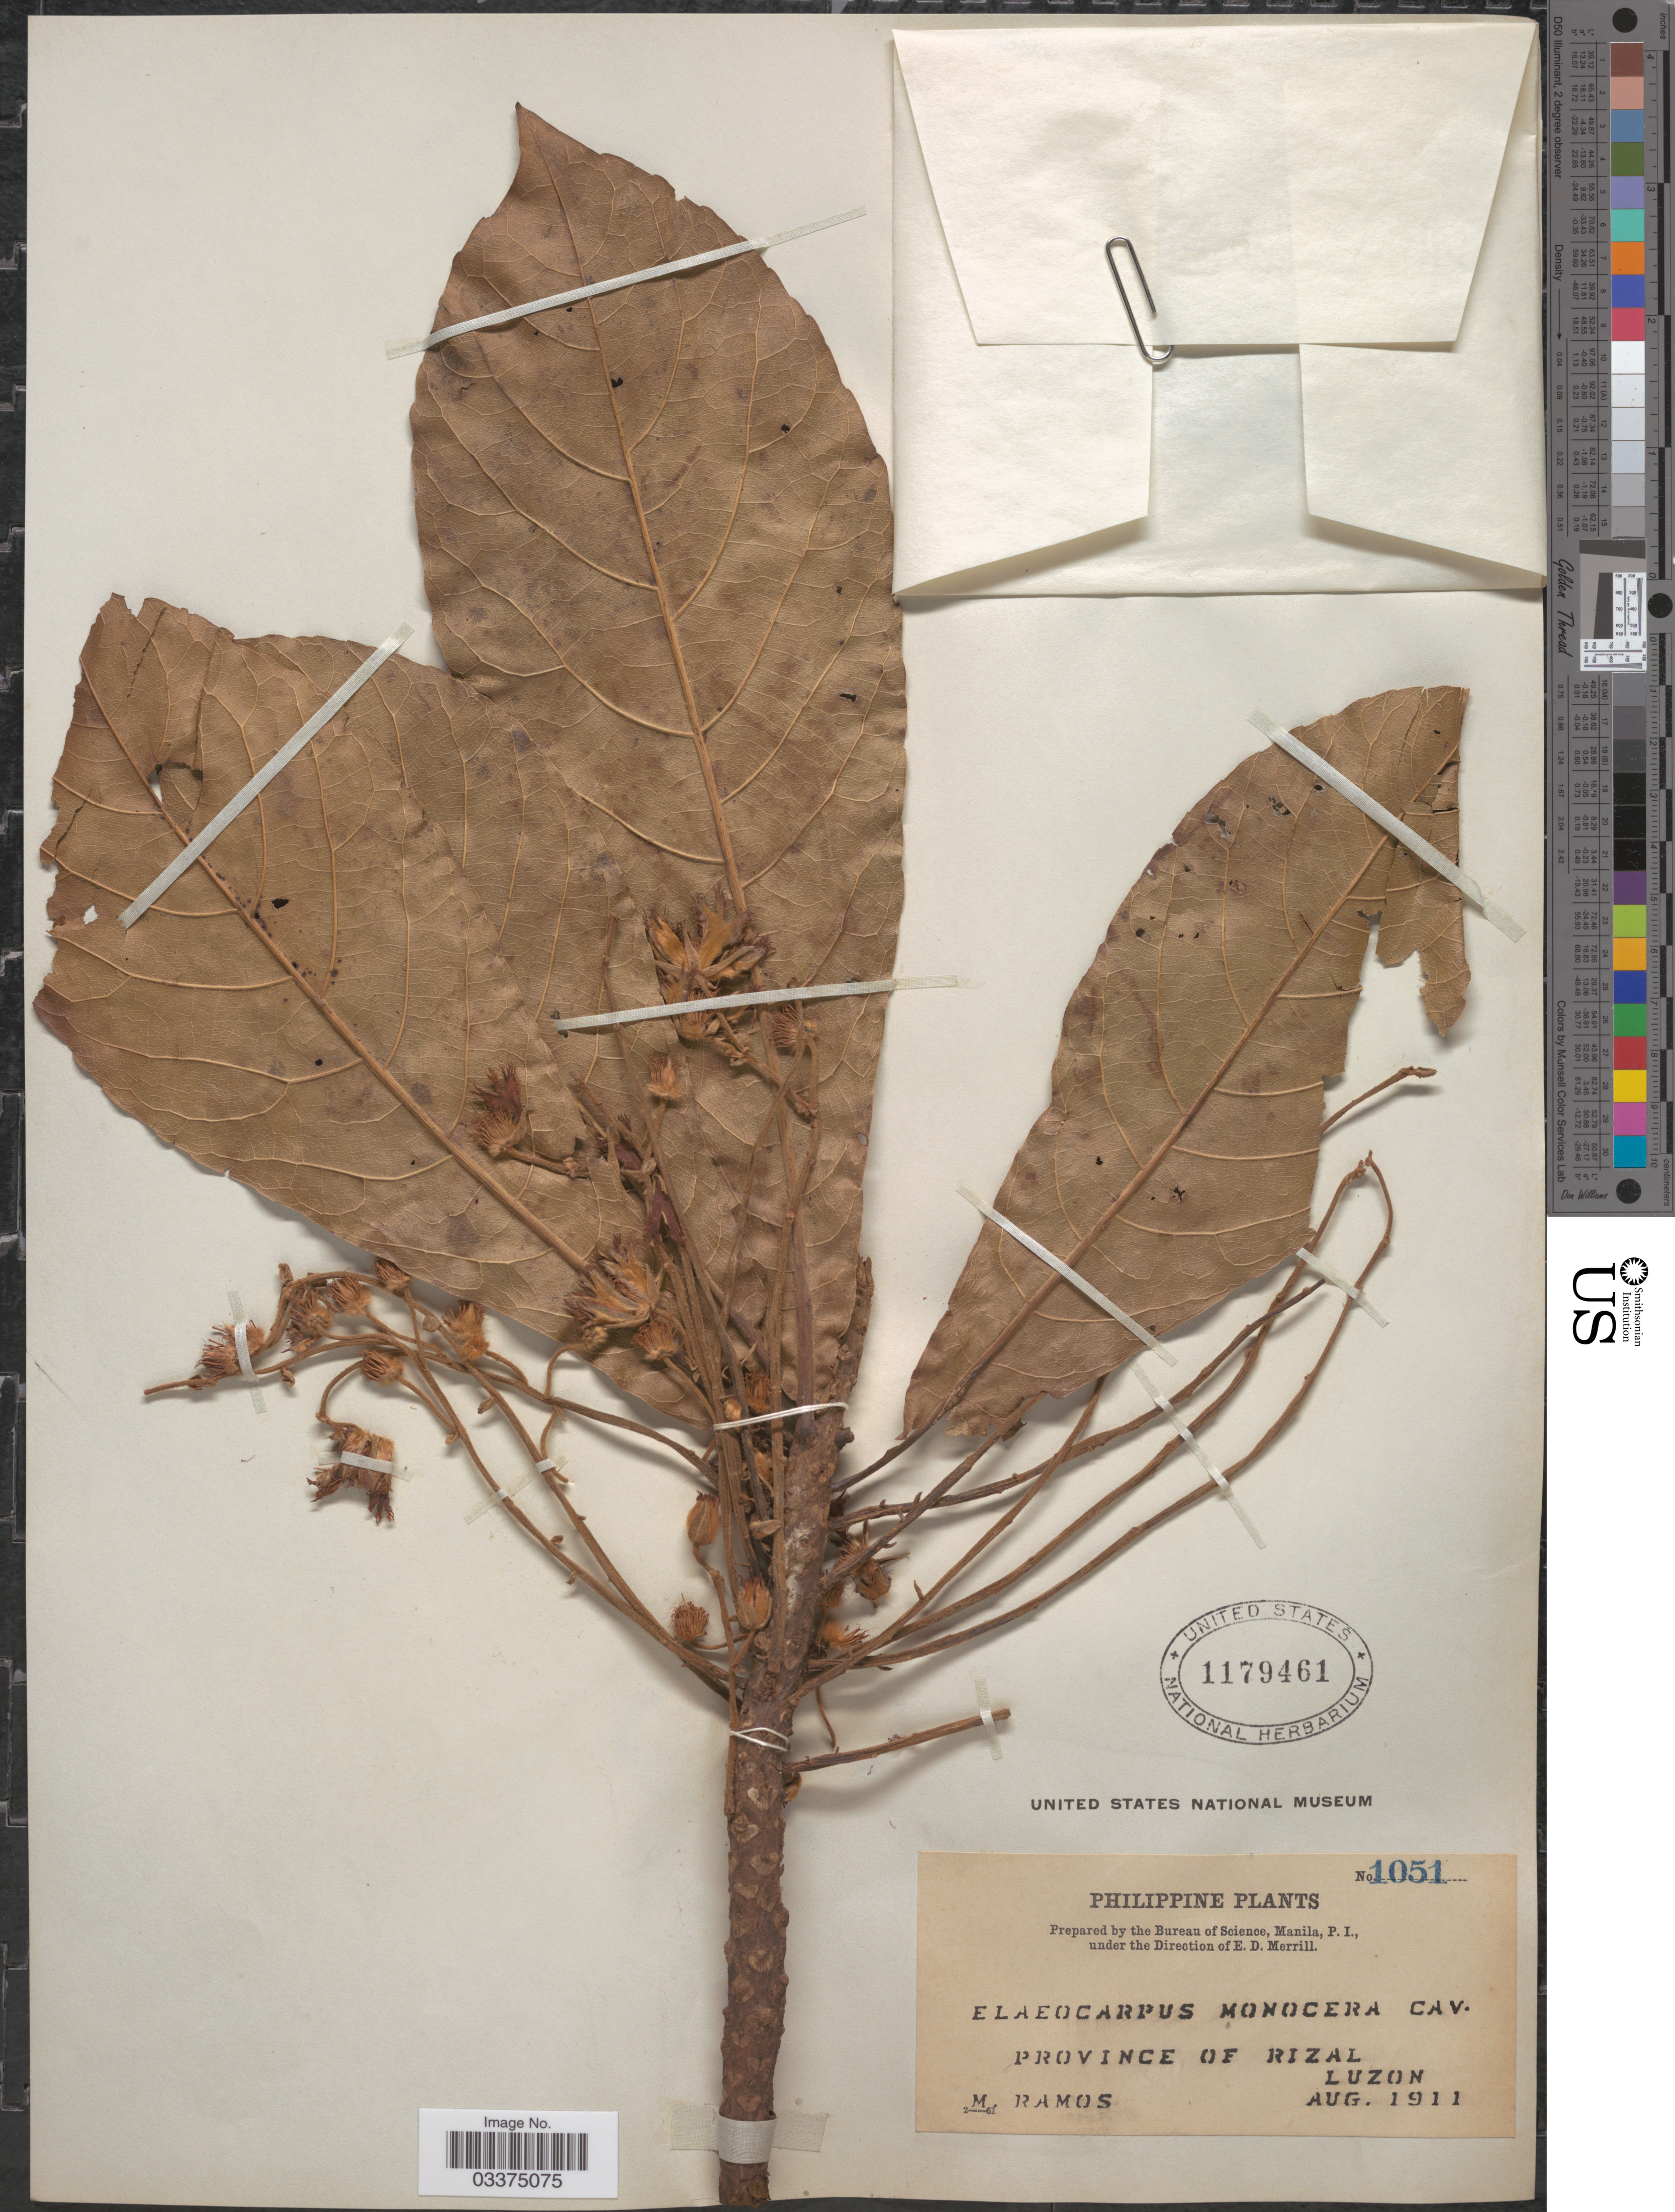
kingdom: Plantae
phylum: Tracheophyta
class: Magnoliopsida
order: Oxalidales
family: Elaeocarpaceae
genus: Elaeocarpus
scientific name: Elaeocarpus monocera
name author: Cav.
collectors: M. Ramos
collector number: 1051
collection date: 1911-08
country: Philippines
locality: Province of Rizal, Luzon.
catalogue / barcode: US 1179461